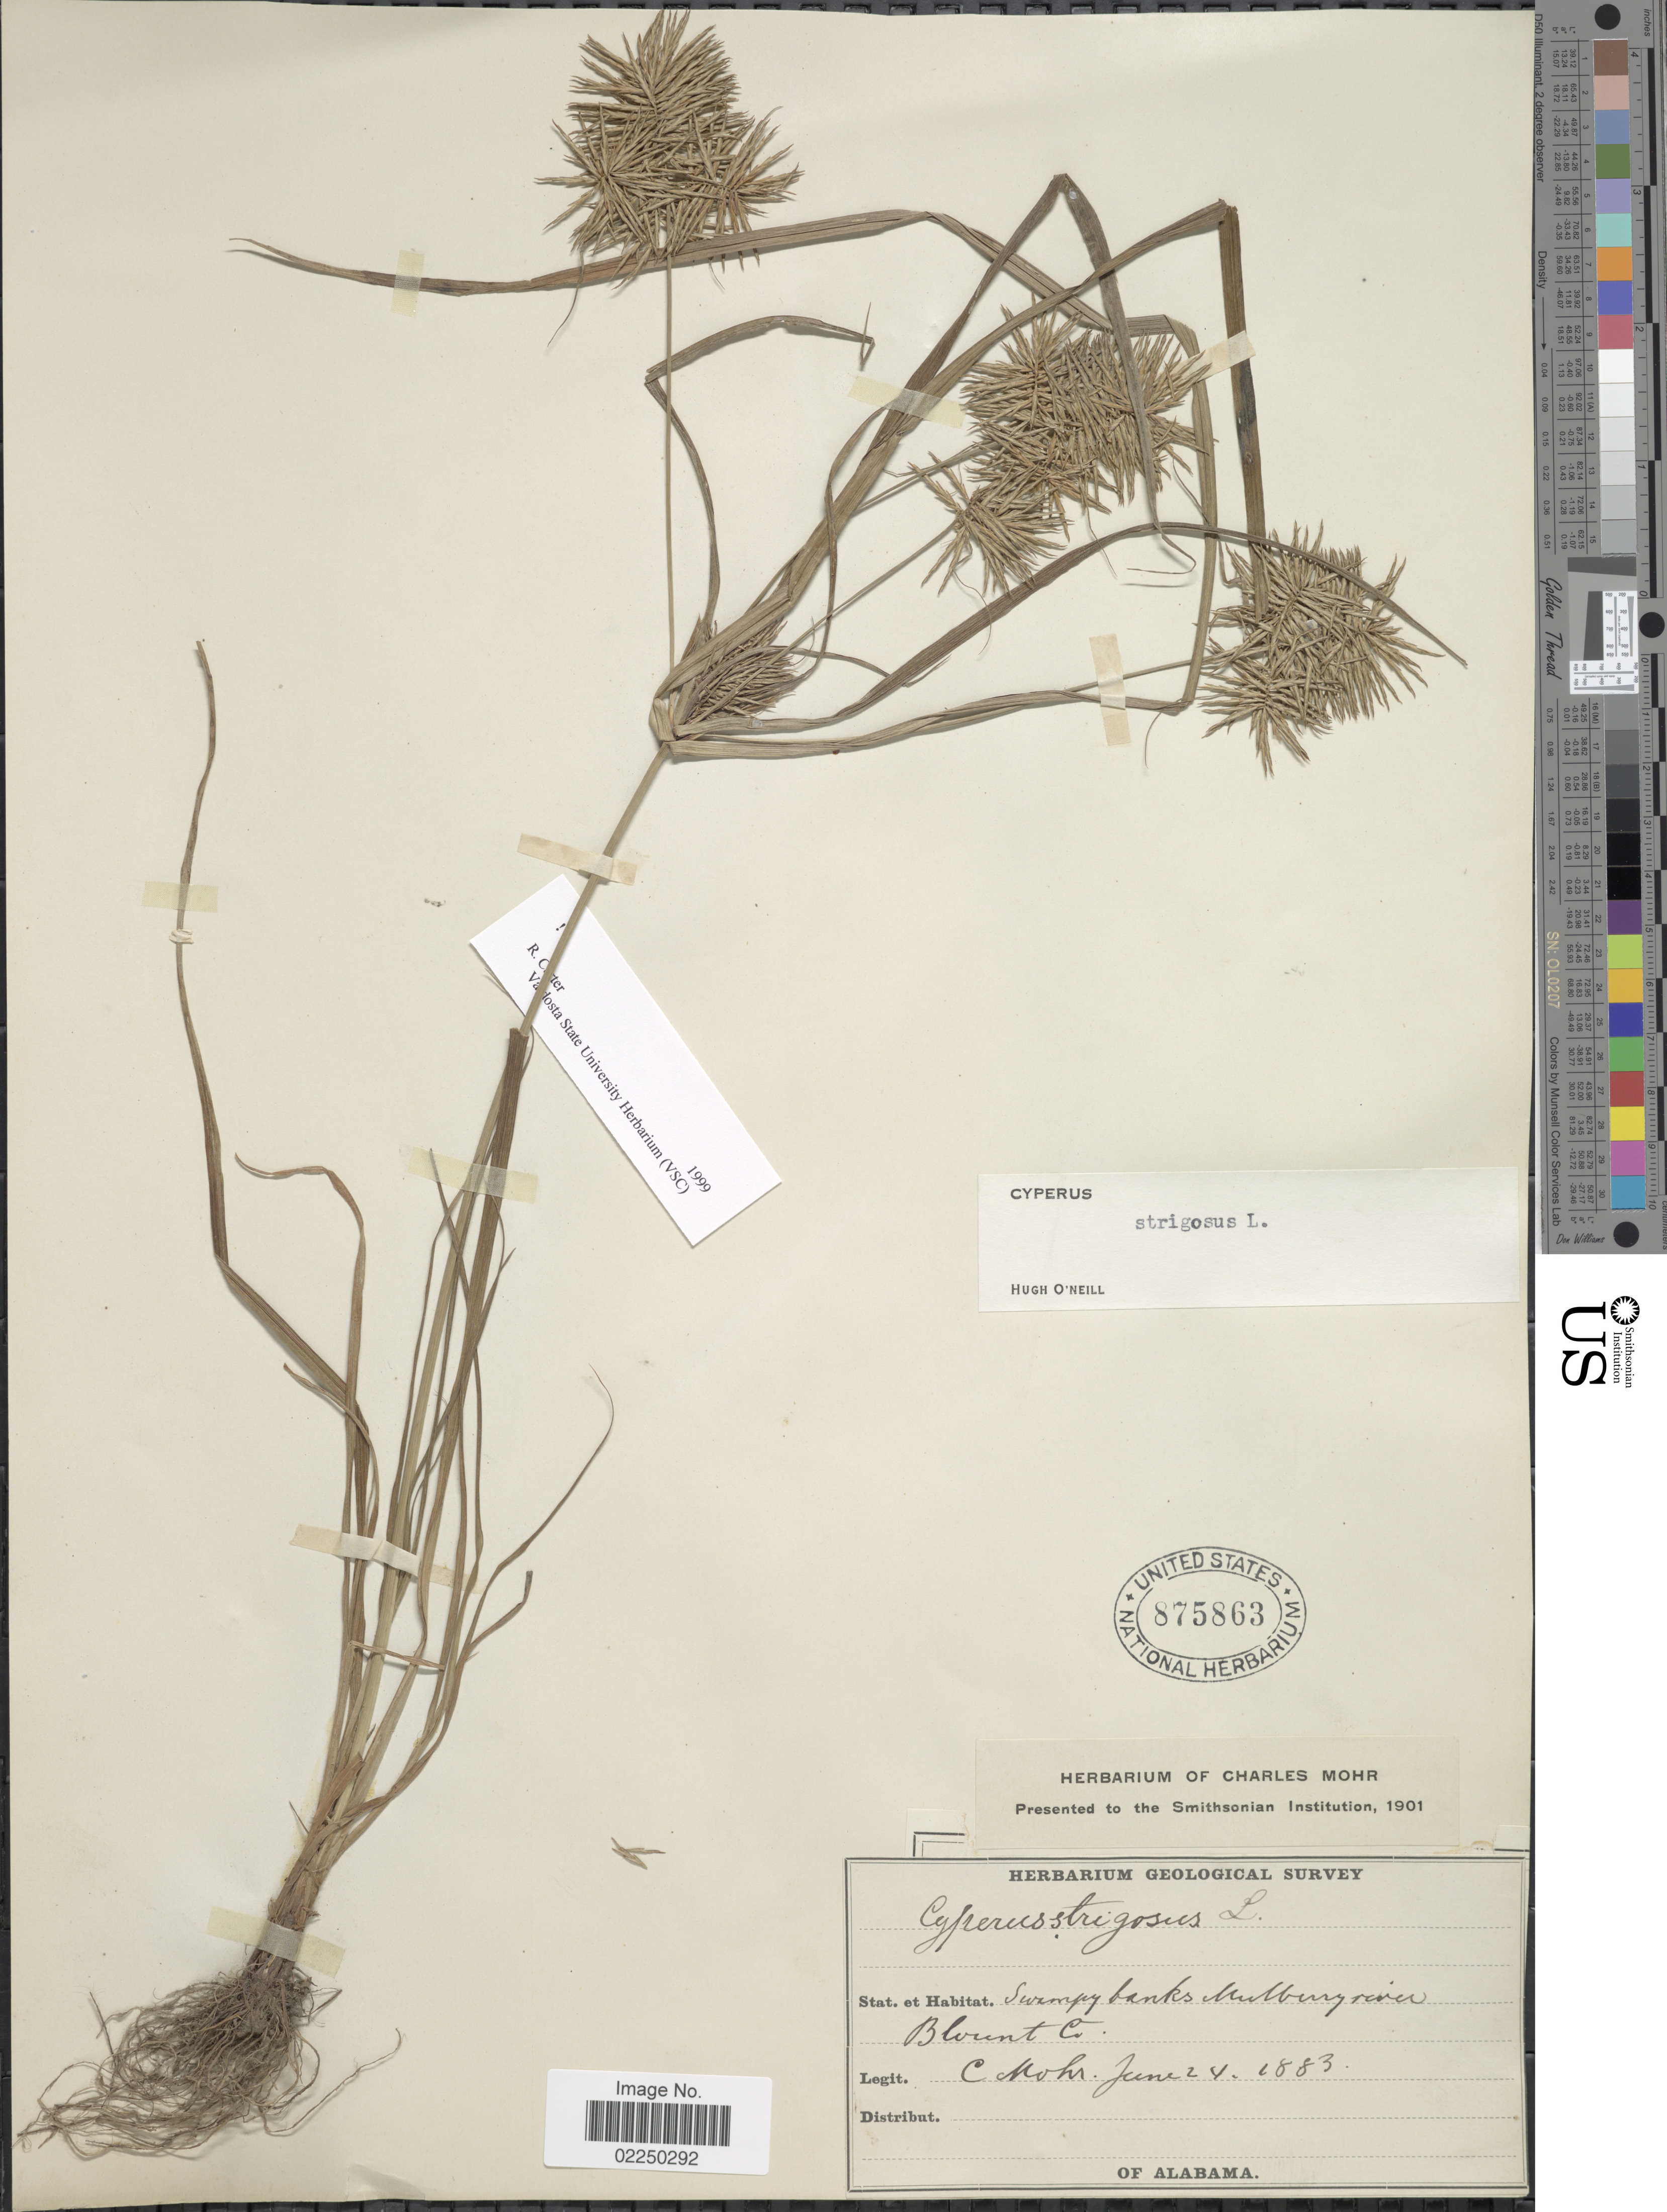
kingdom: Plantae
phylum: Tracheophyta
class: Liliopsida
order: Poales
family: Cyperaceae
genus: Cyperus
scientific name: Cyperus strigosus L.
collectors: C. T. Mohr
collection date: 1883-06-24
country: United States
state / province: Alabama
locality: Swampy banks Mulberry river, Blount Co.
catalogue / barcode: US 875863